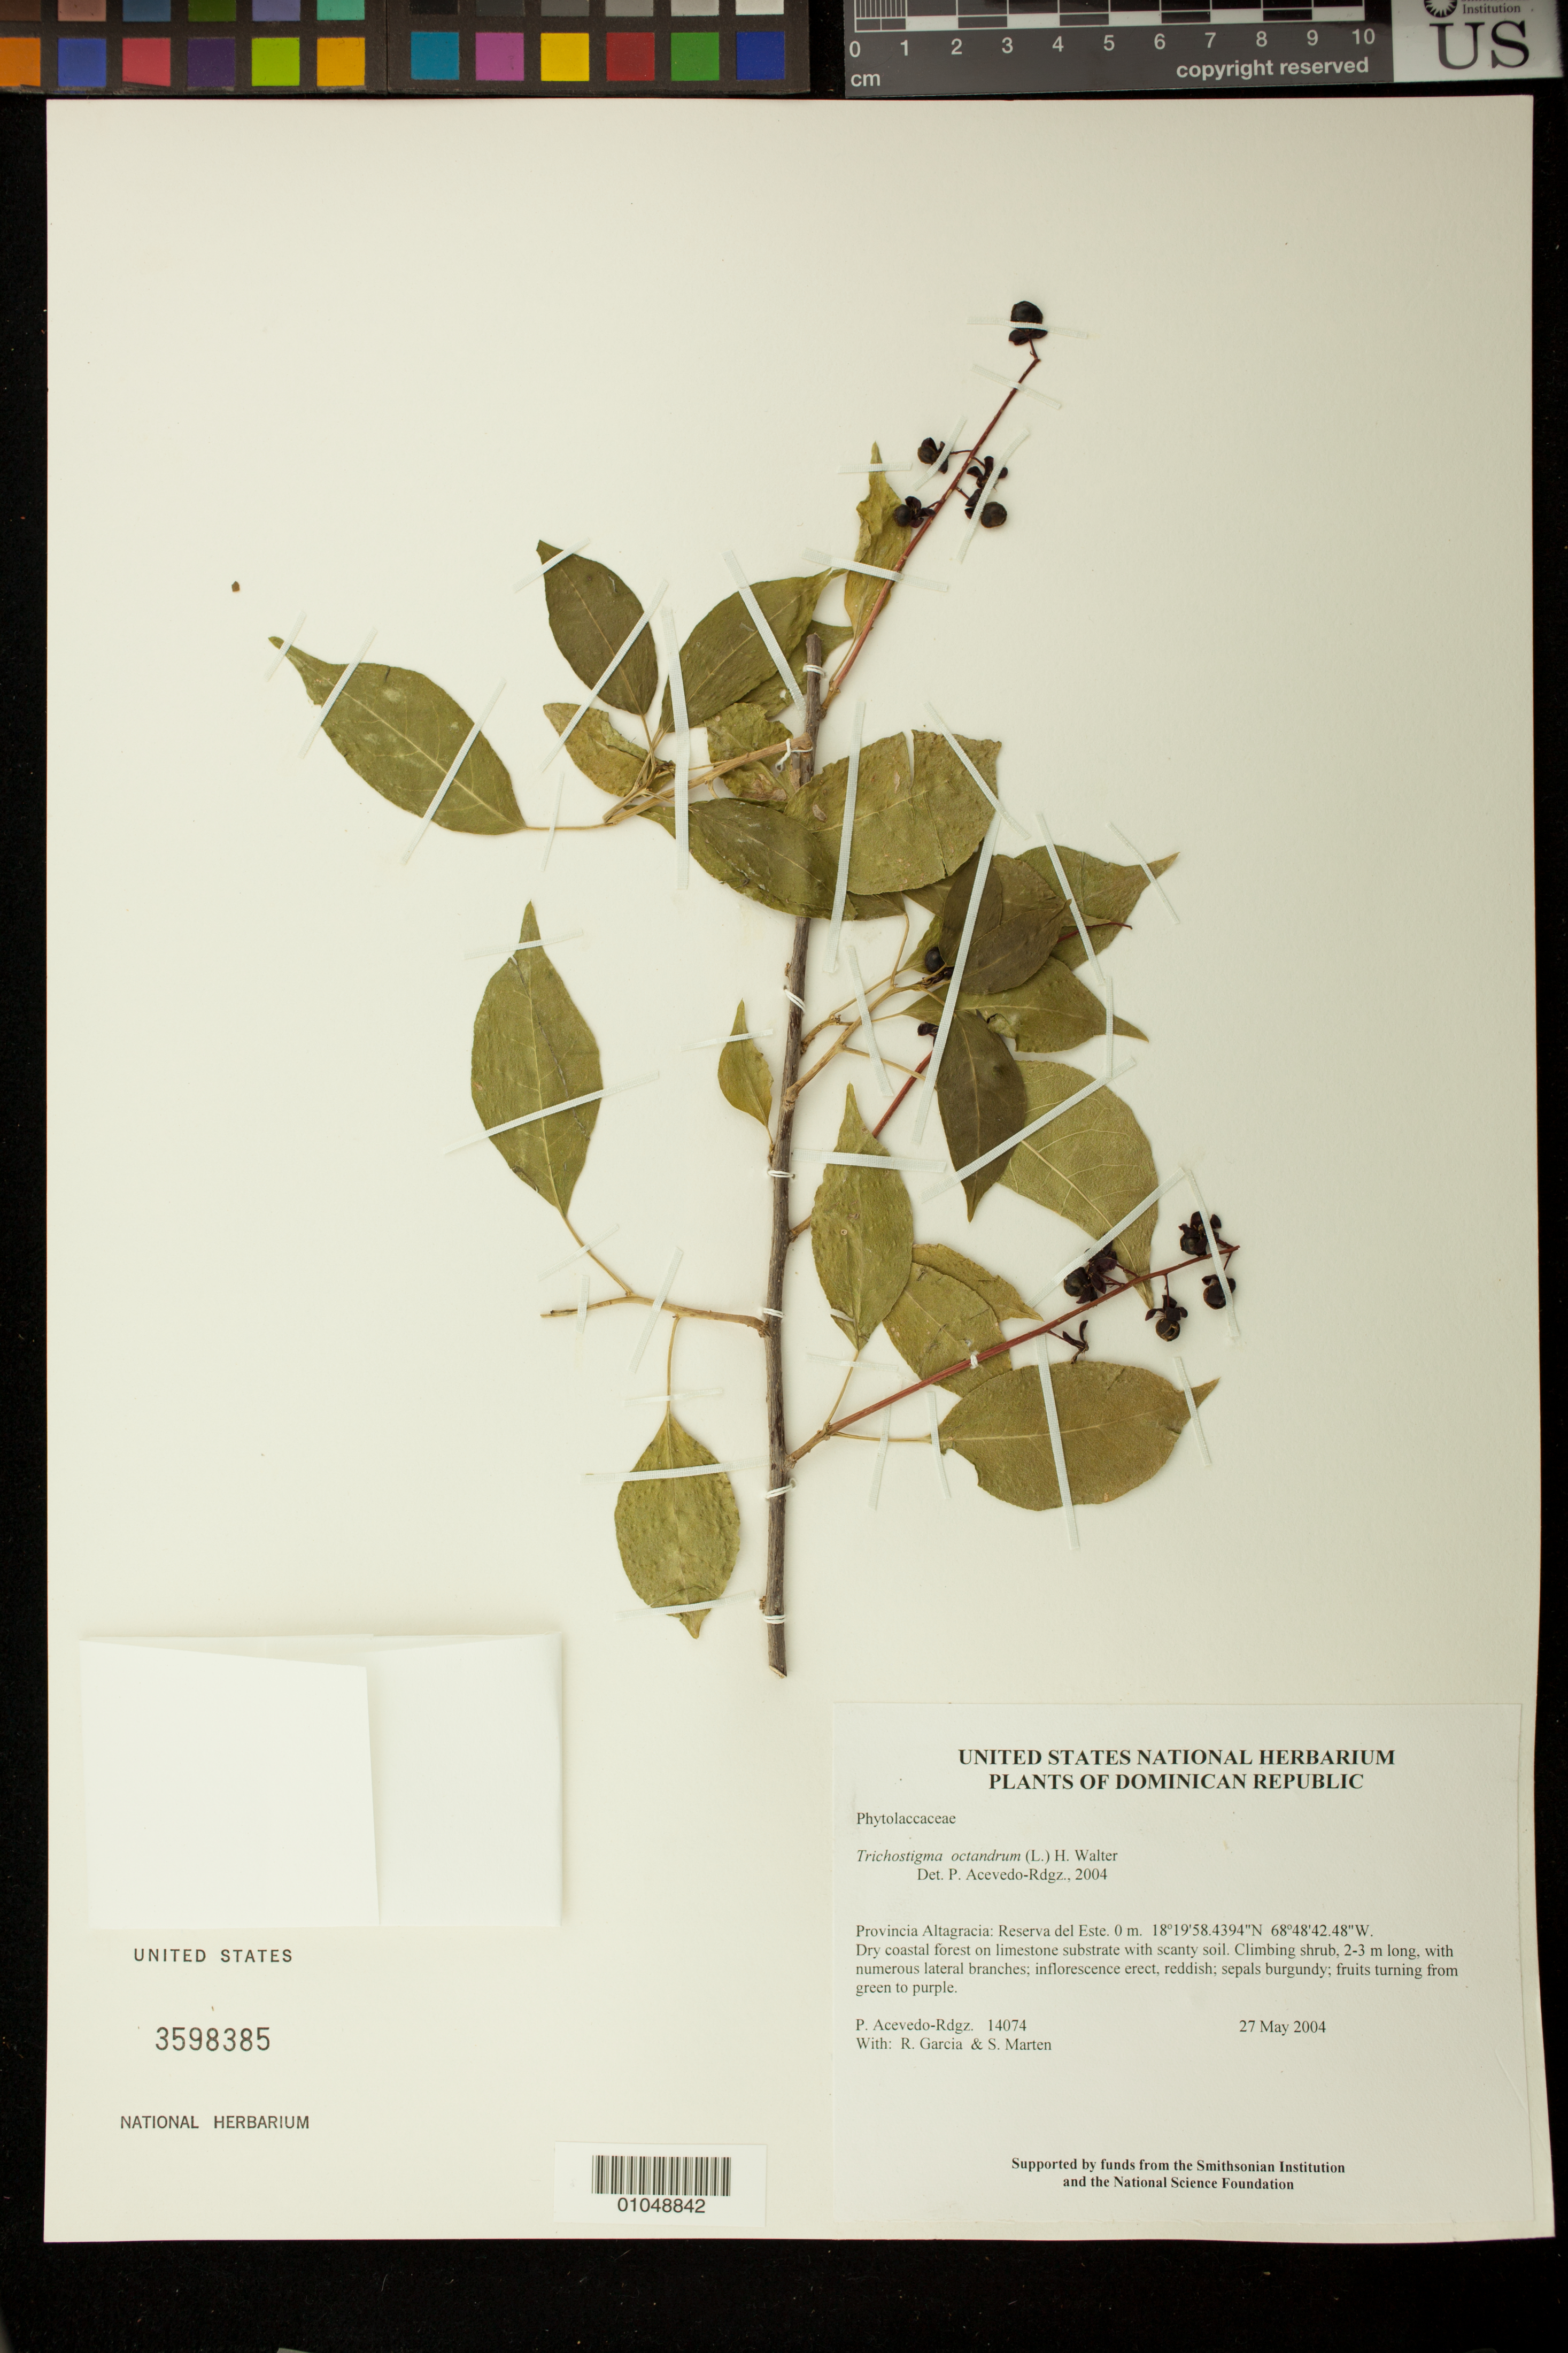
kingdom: Plantae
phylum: Tracheophyta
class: Magnoliopsida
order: Caryophyllales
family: Phytolaccaceae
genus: Trichostigma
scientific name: Trichostigma octandrum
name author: (L.) H. Walter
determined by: Acevedo-Rodríguez, P., (BOT), Smithsonian Institution - National Museum of Natural History (UNITED STATES)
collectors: P. Acevedo-Rodr., R. G. García & S. Marten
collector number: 14074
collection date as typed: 27 May 2004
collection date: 2004-05-27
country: Dominican Republic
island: Hispaniola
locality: Provincia Altagracia: Reserva del Este.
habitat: Dry coastal forest on limestone substrate with scanty soil.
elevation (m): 0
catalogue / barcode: US 3598385